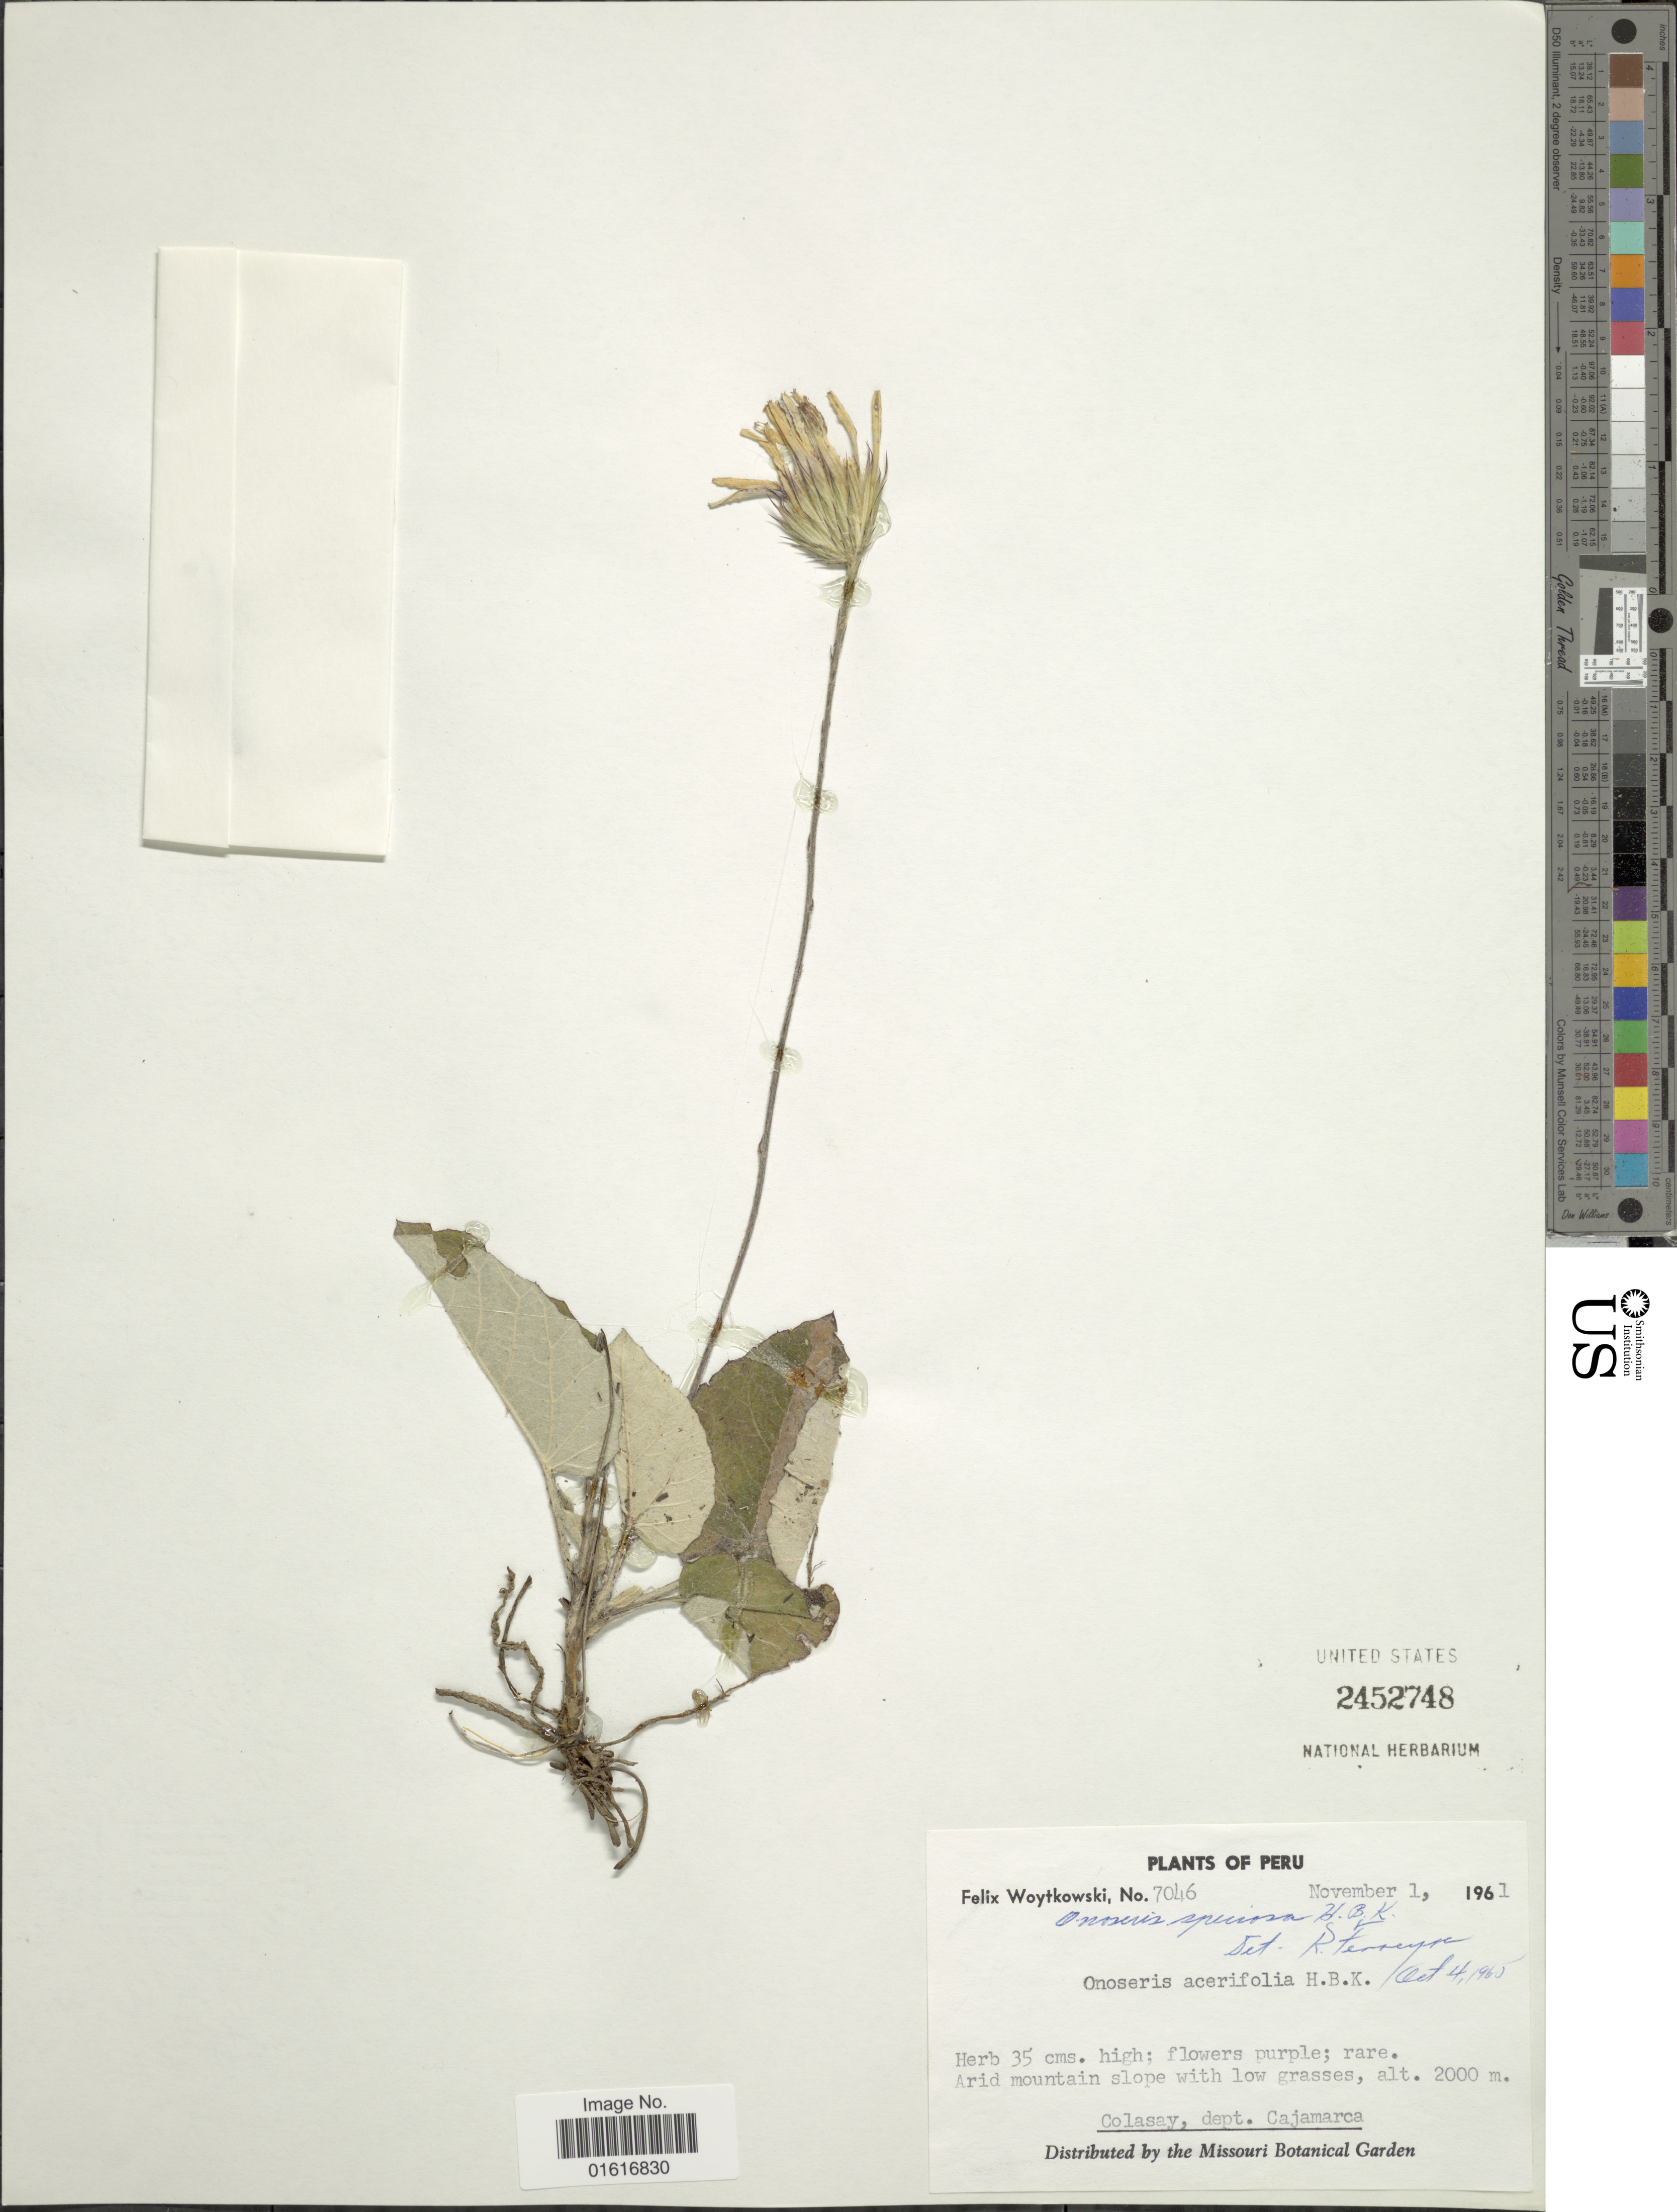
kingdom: Plantae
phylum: Tracheophyta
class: Magnoliopsida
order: Asterales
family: Asteraceae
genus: Onoseris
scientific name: Onoseris speciosa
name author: Kunth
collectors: F. Woytkowski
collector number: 7046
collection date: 1961-11-01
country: Peru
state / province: Cajamarca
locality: Colasay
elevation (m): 2000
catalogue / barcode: US 2452748